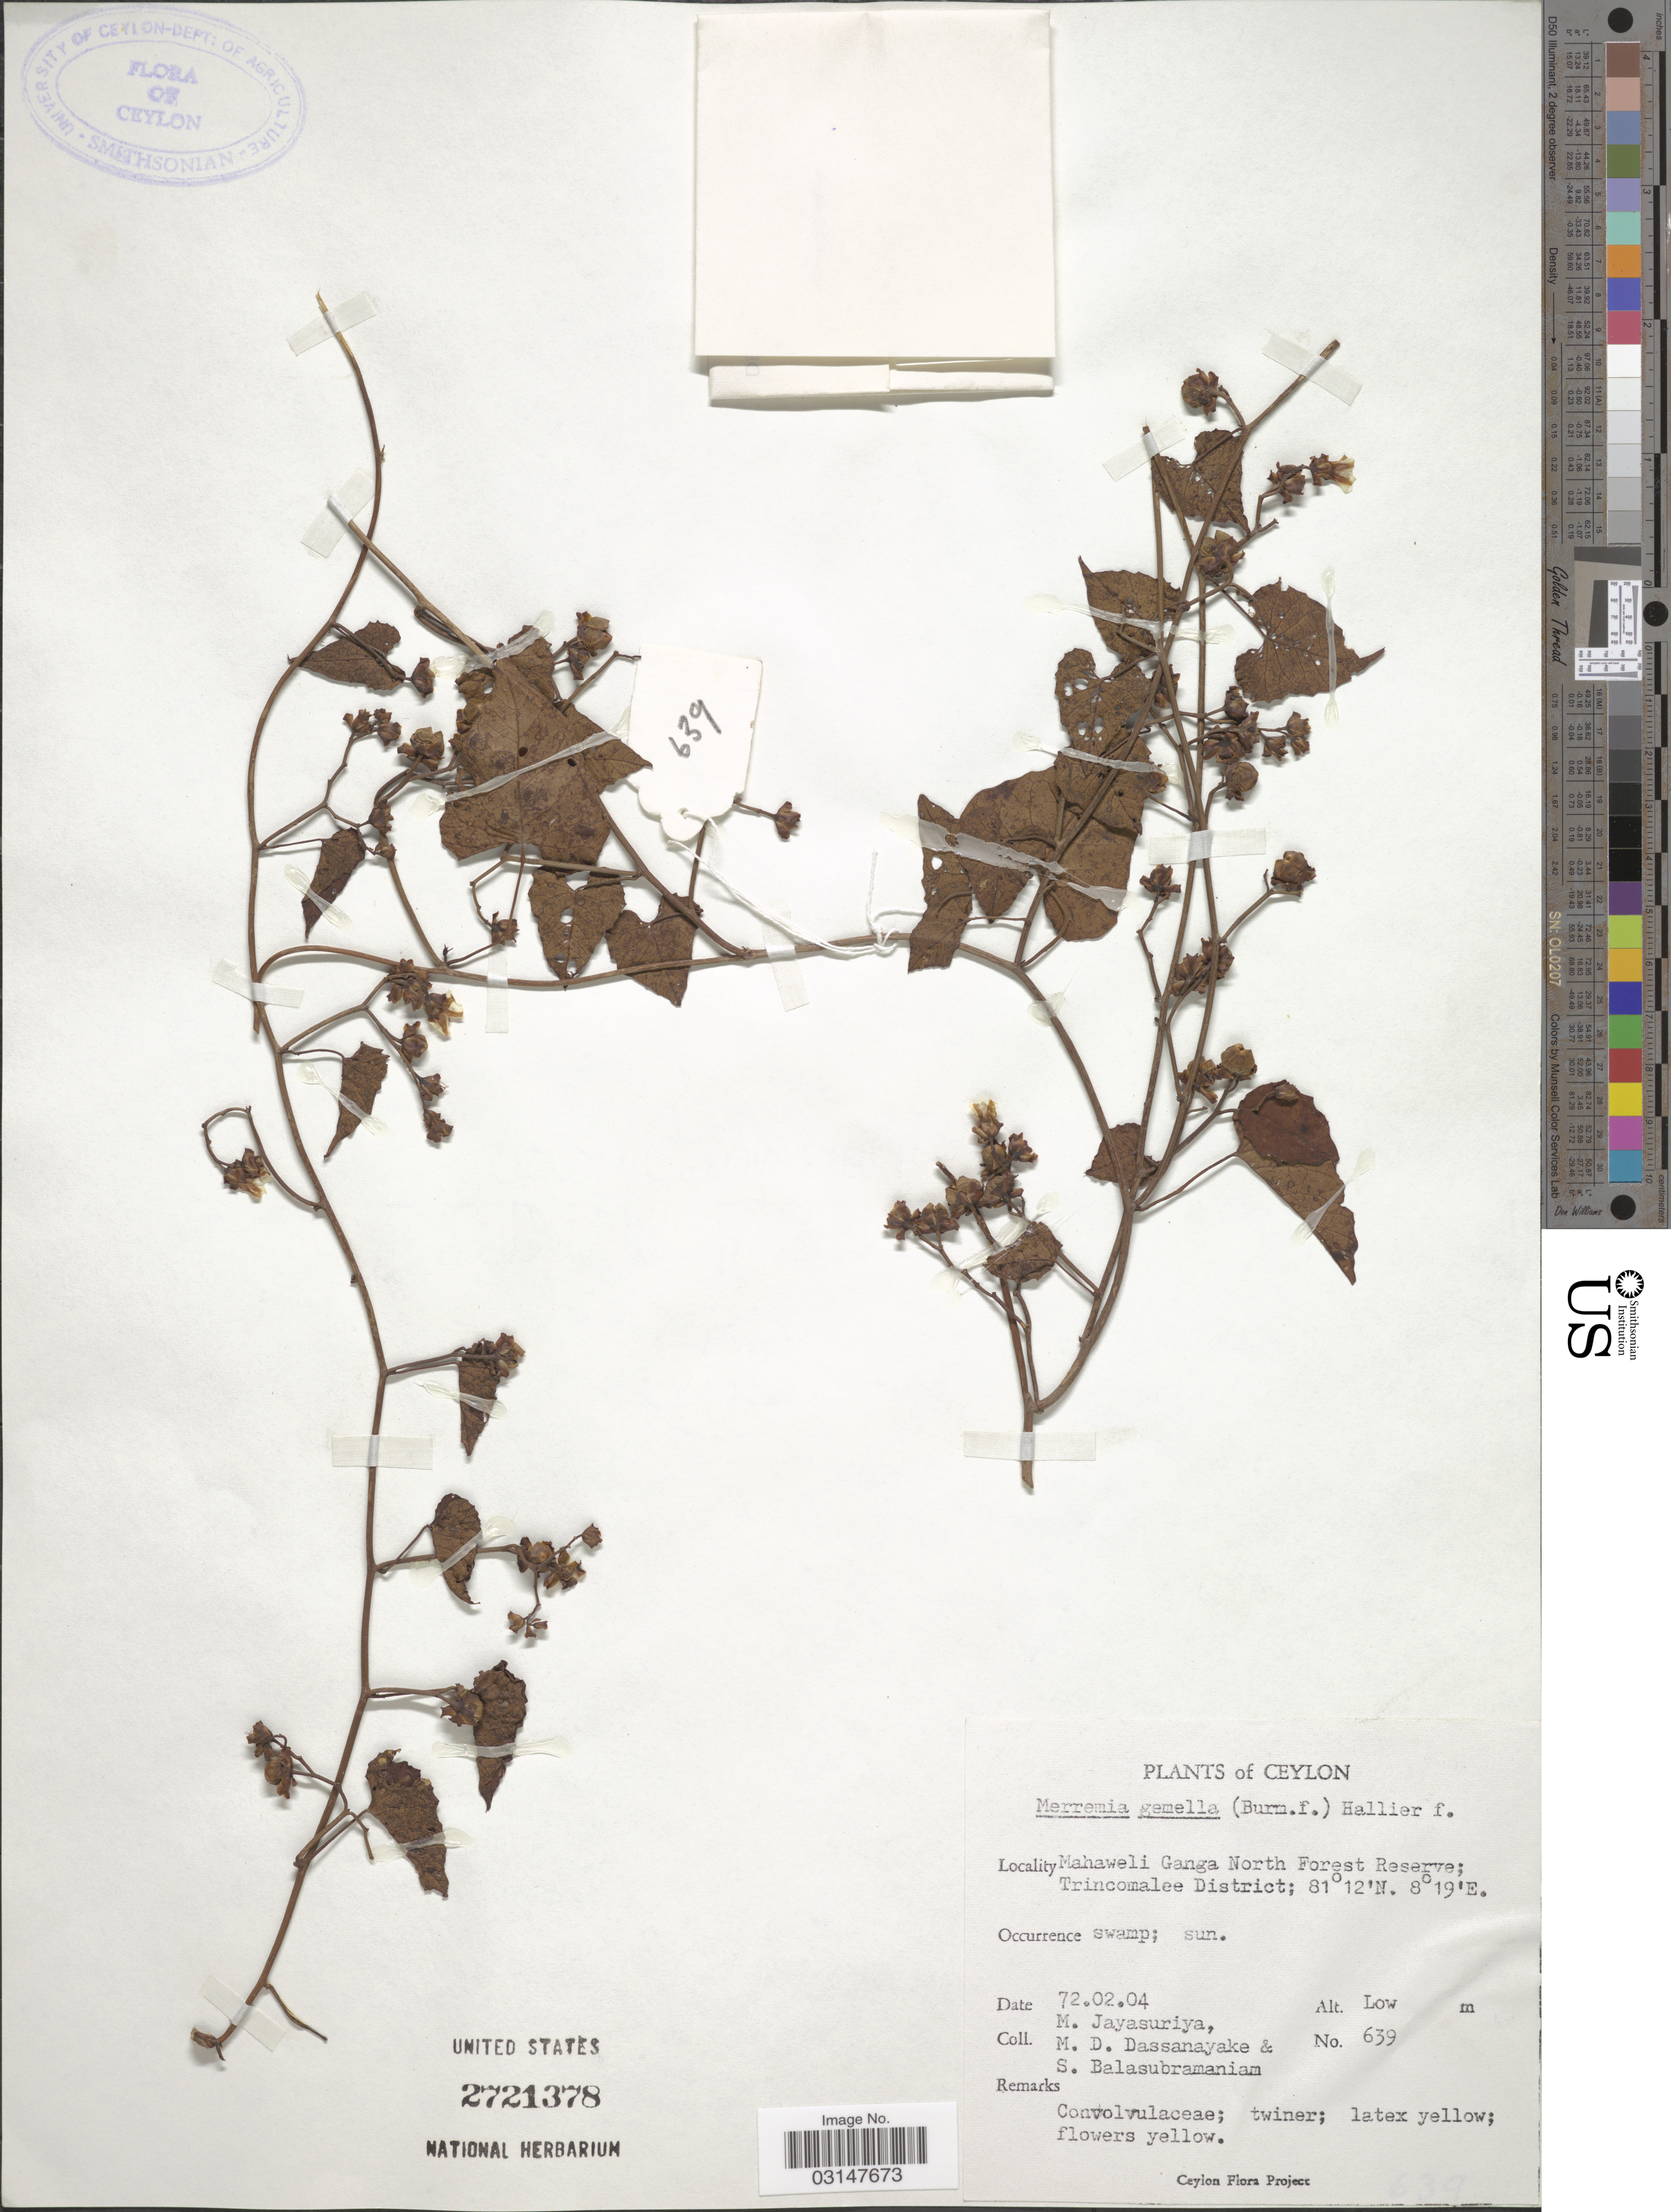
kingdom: Plantae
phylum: Tracheophyta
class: Magnoliopsida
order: Solanales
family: Convolvulaceae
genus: Merremia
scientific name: Merremia gemella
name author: (Burm. f.) Hallier f.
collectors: M. Jayasuriya, M. D. Dassanayake & S. Balasubramaniam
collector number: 639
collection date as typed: Transcribed d/m/y: 2/2/72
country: Sri Lanka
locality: Ceylon, Mahaweli Ganga North Forest Reserve; Trincomalee District.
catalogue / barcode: US 2721378